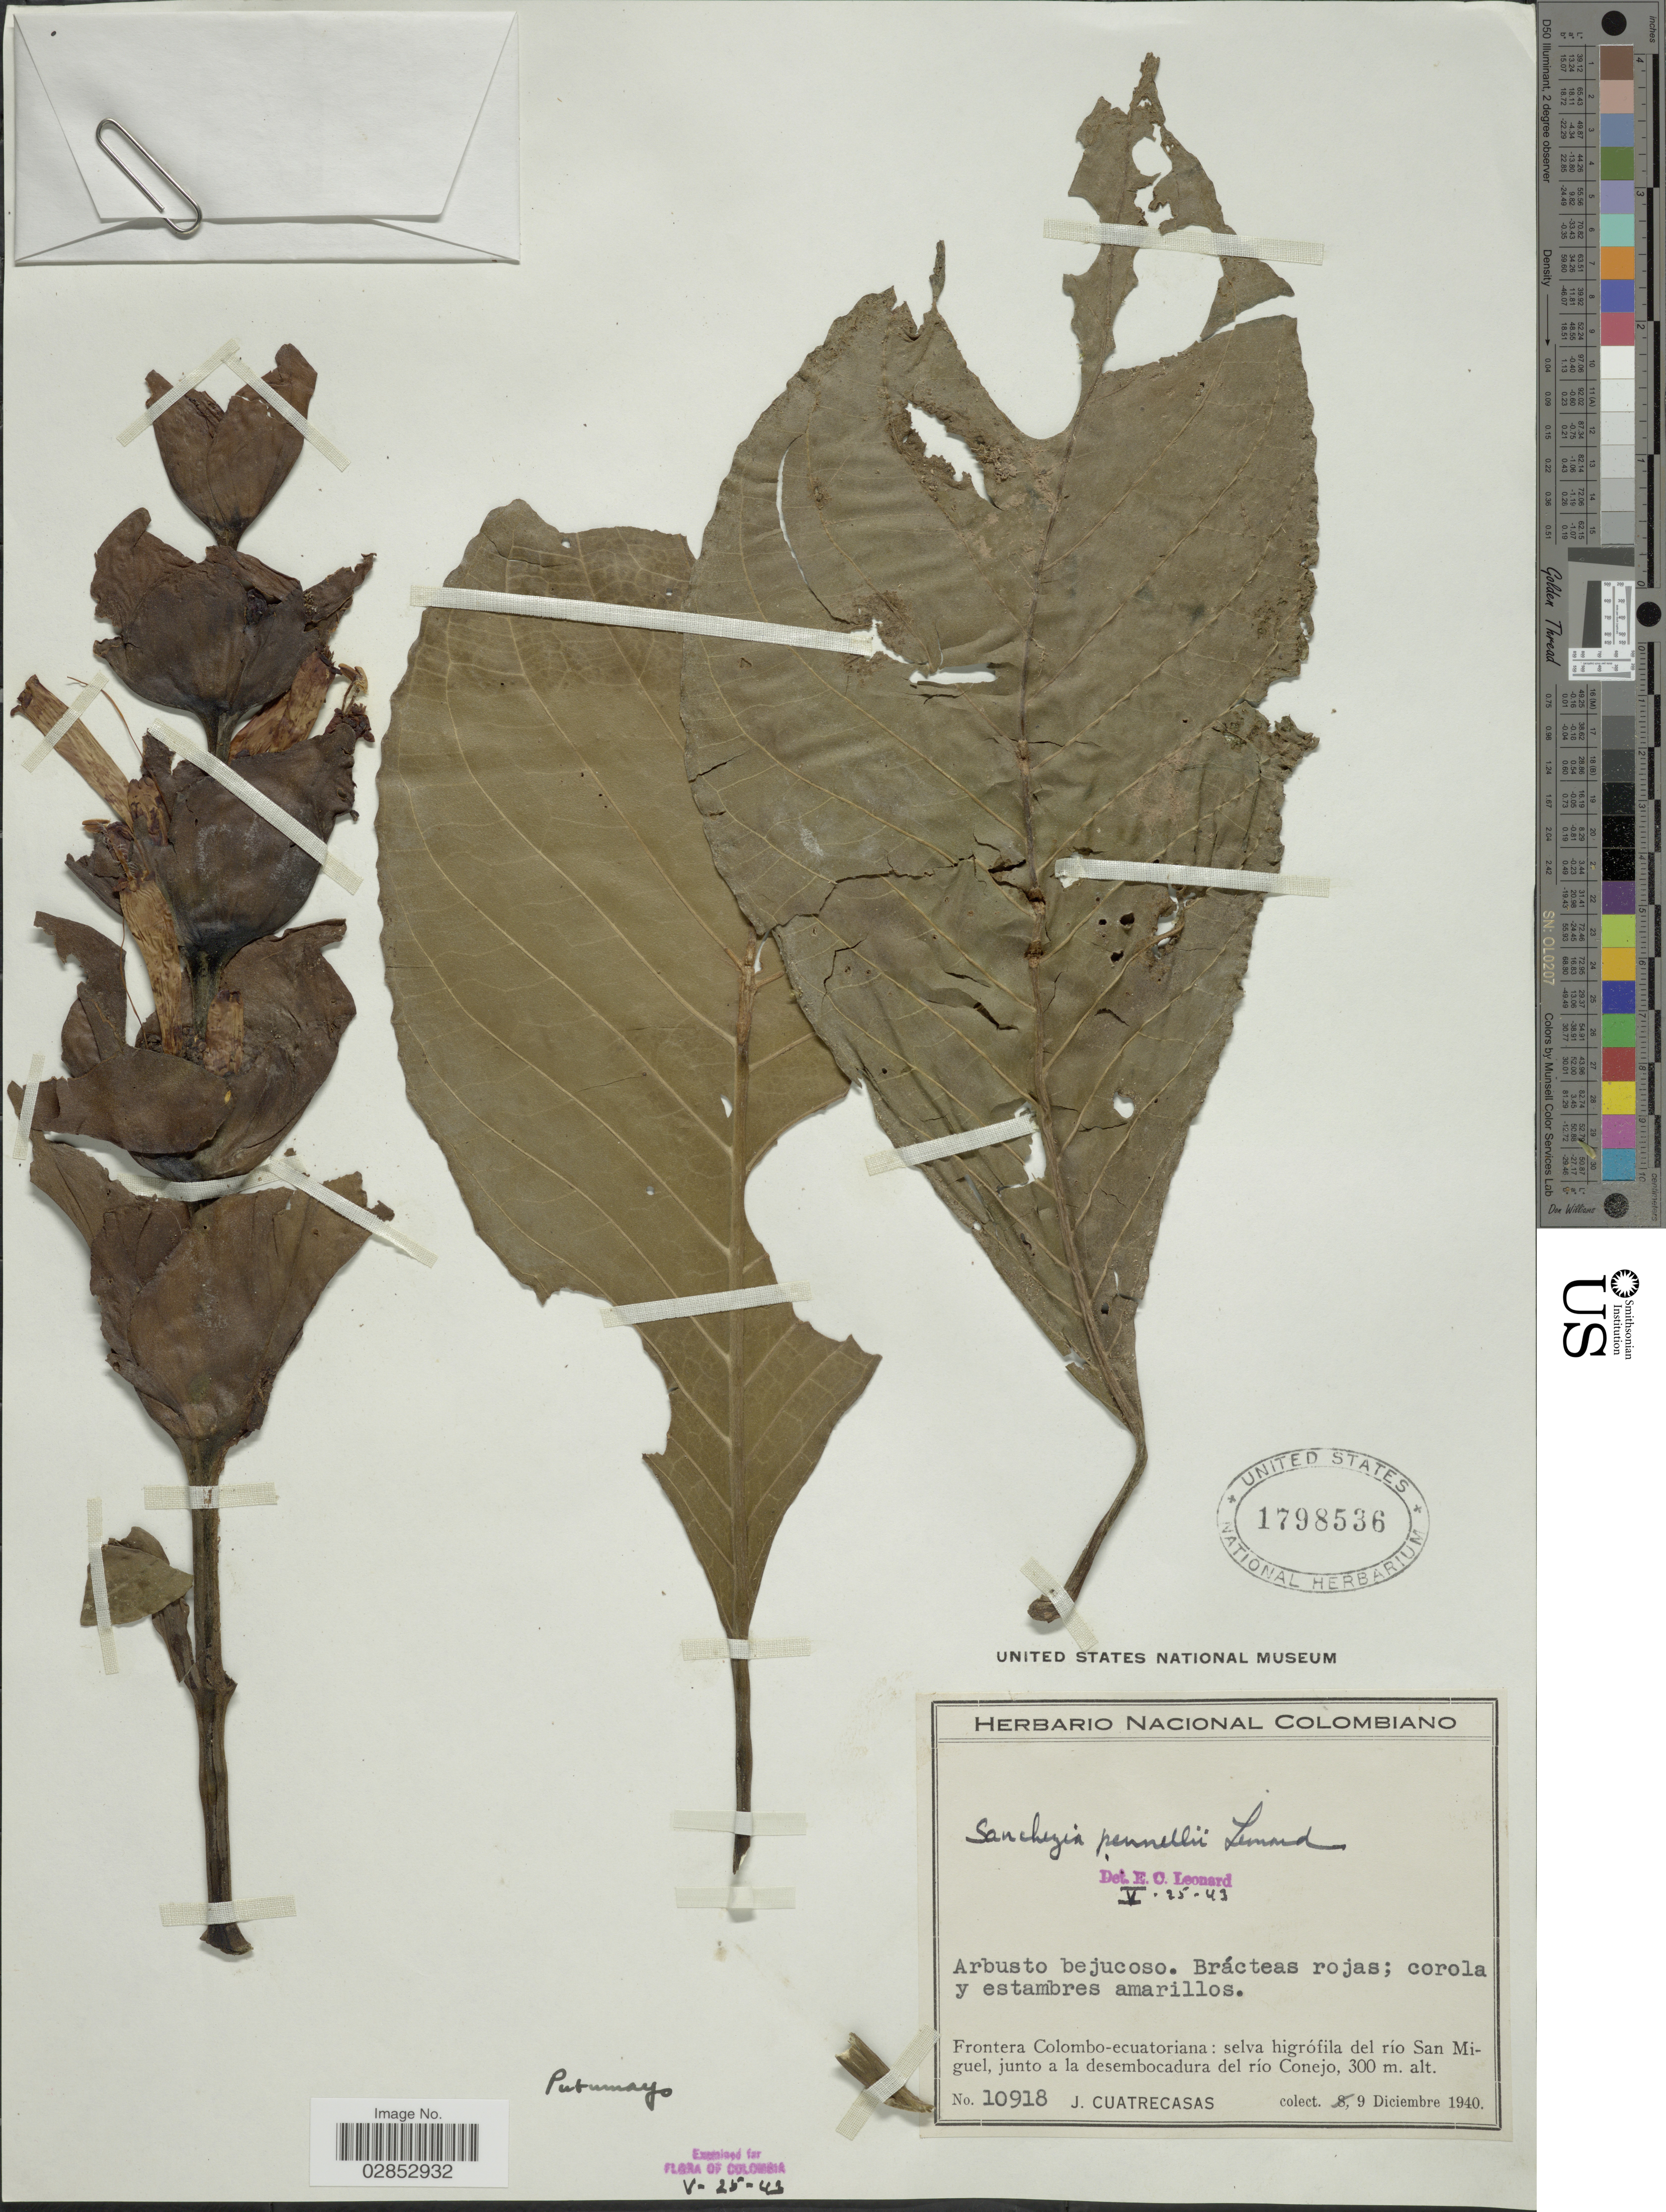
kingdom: Plantae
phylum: Tracheophyta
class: Magnoliopsida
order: Lamiales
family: Acanthaceae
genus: Sanchezia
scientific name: Sanchezia macrocnemis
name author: (Nees) Wassh.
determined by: Azevedo, Igor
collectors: J. Cuatrecasas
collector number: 10918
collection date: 1940-12-09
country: Colombia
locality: Frontera Colombo-ecuatoriana: selva higrófila del río San Miguel, junto a la desembocadura del río Conejo.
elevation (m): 300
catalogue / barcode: US 1798536